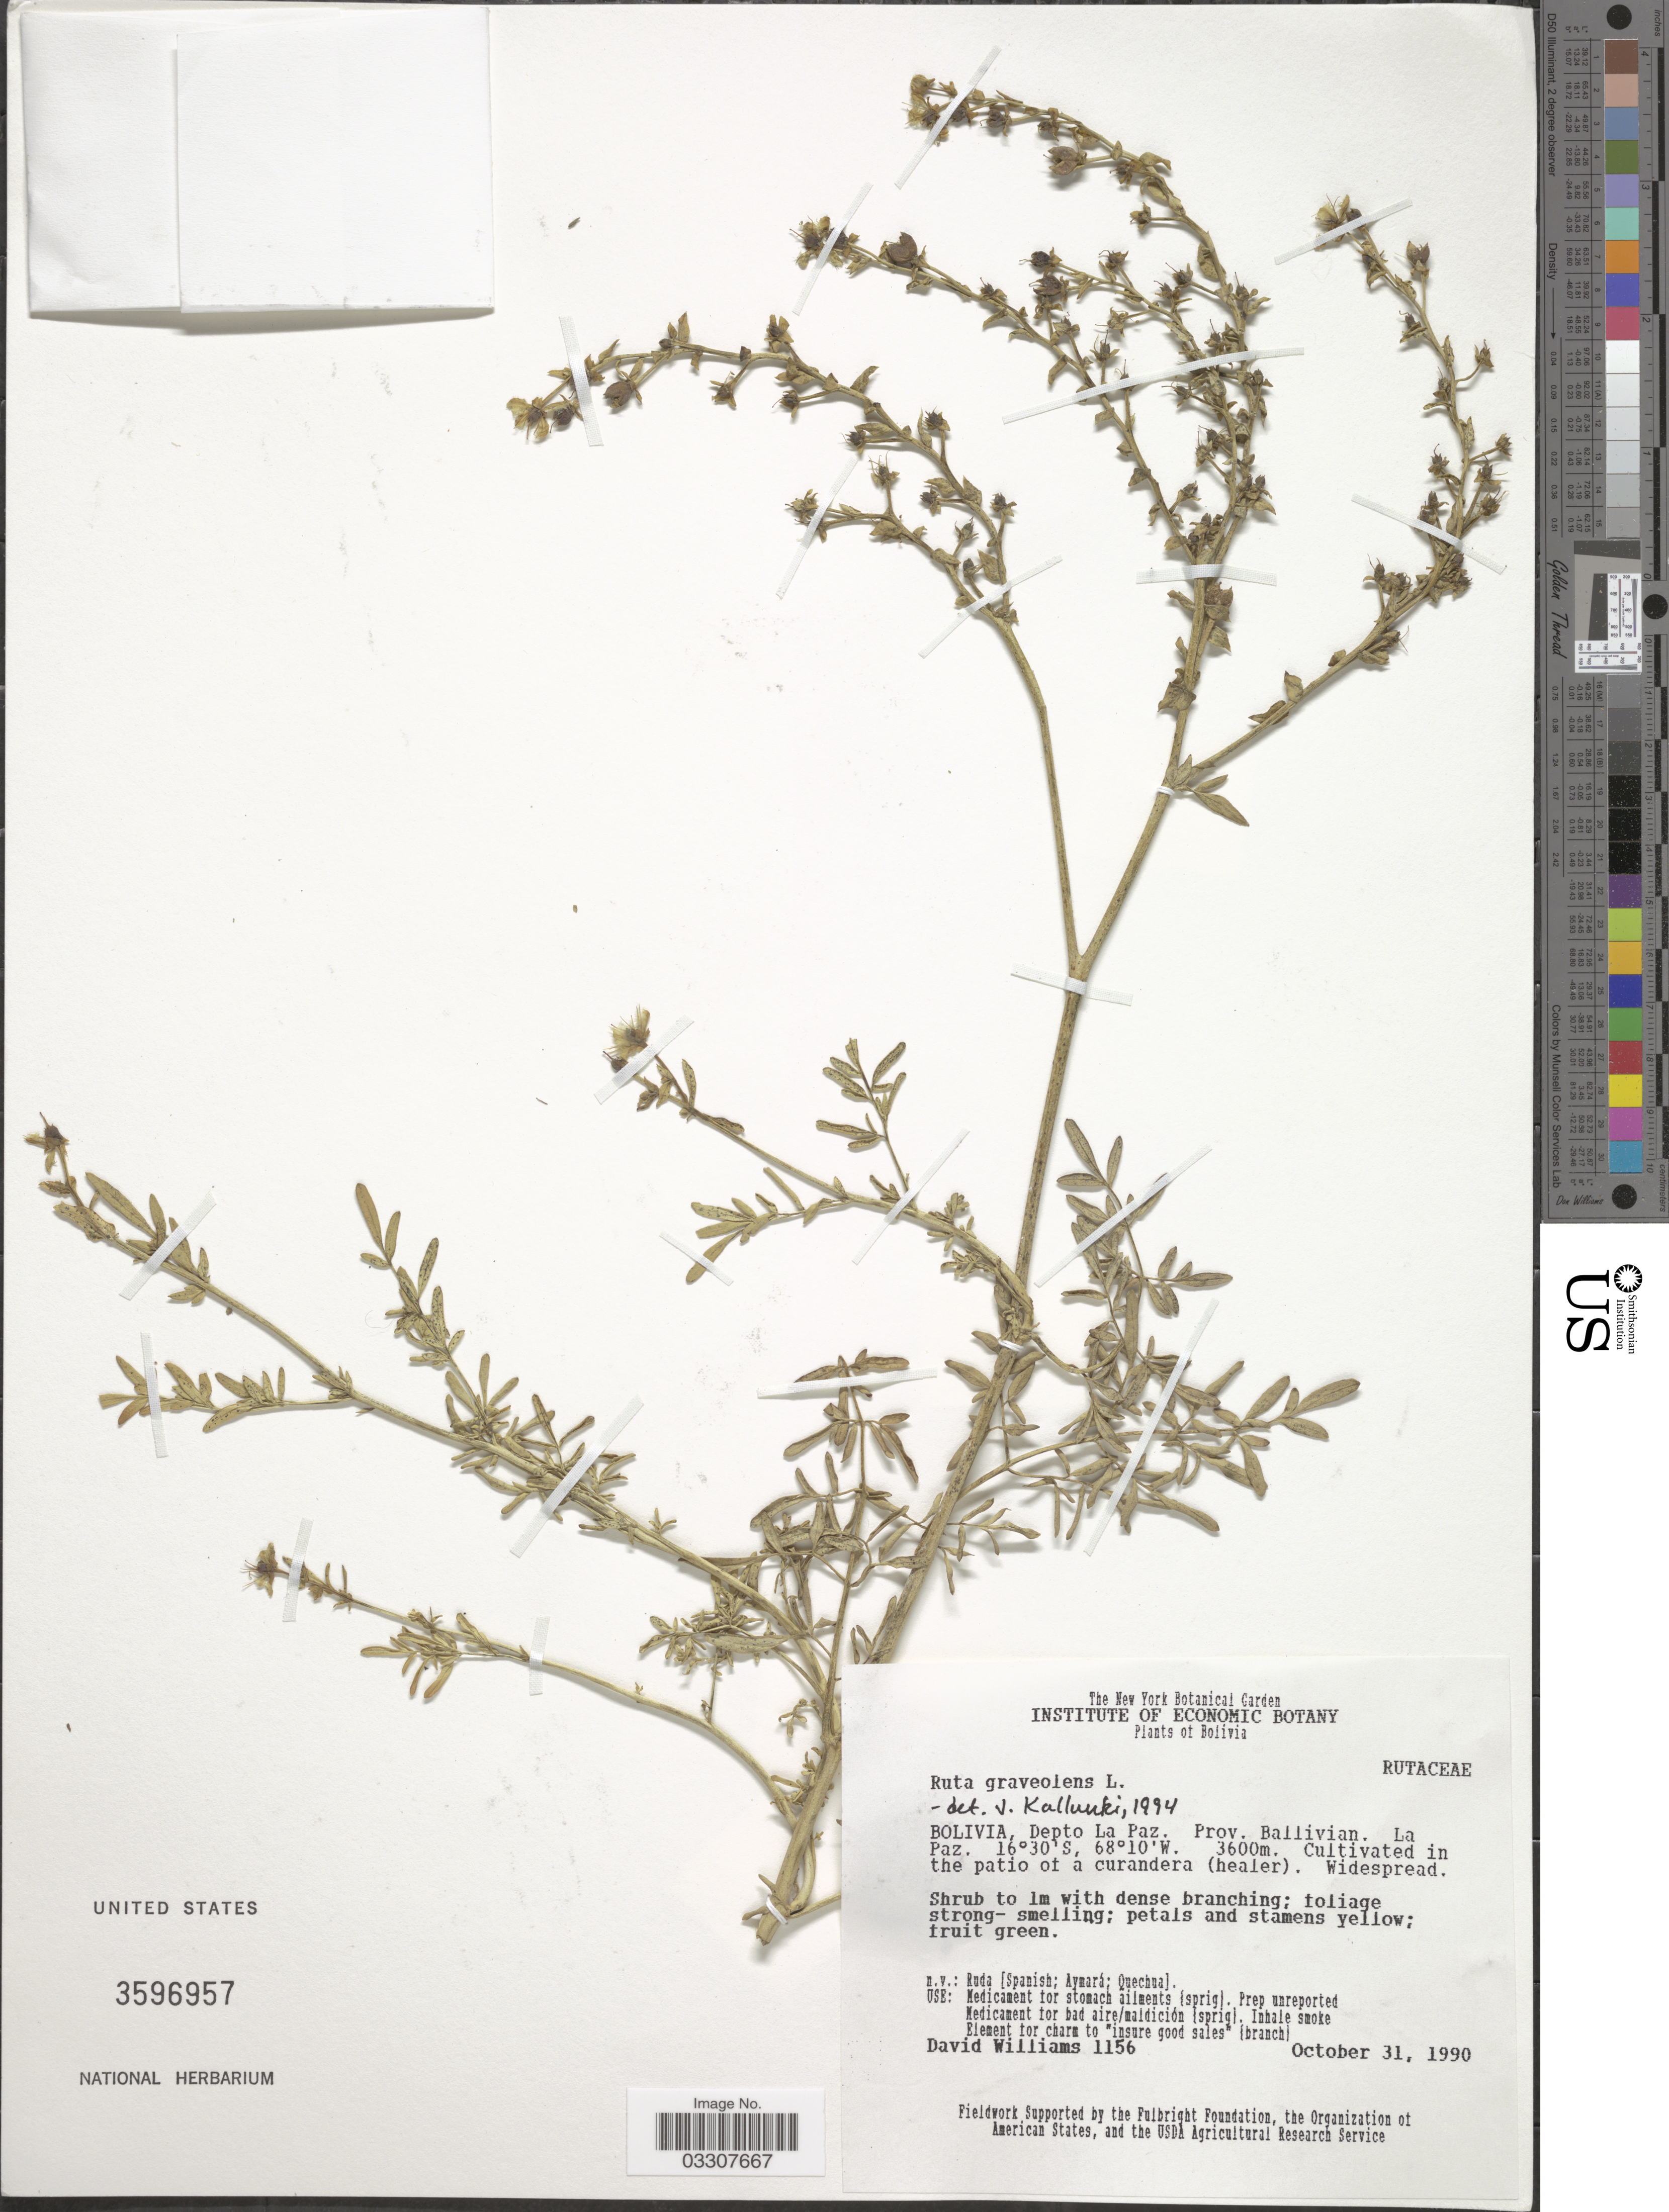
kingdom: Plantae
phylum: Tracheophyta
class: Magnoliopsida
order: Sapindales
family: Rutaceae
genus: Ruta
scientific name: Ruta chalepensis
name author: L.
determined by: Strong, Mark T., (BOT), Smithsonian Institution - National Museum of Natural History (UNITED STATES)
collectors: D. E. Williams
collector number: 1156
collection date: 1990-10-31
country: Bolivia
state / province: La Paz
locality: Depto La Paz. Prov. Ballivian.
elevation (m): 3600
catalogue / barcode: US 3596957